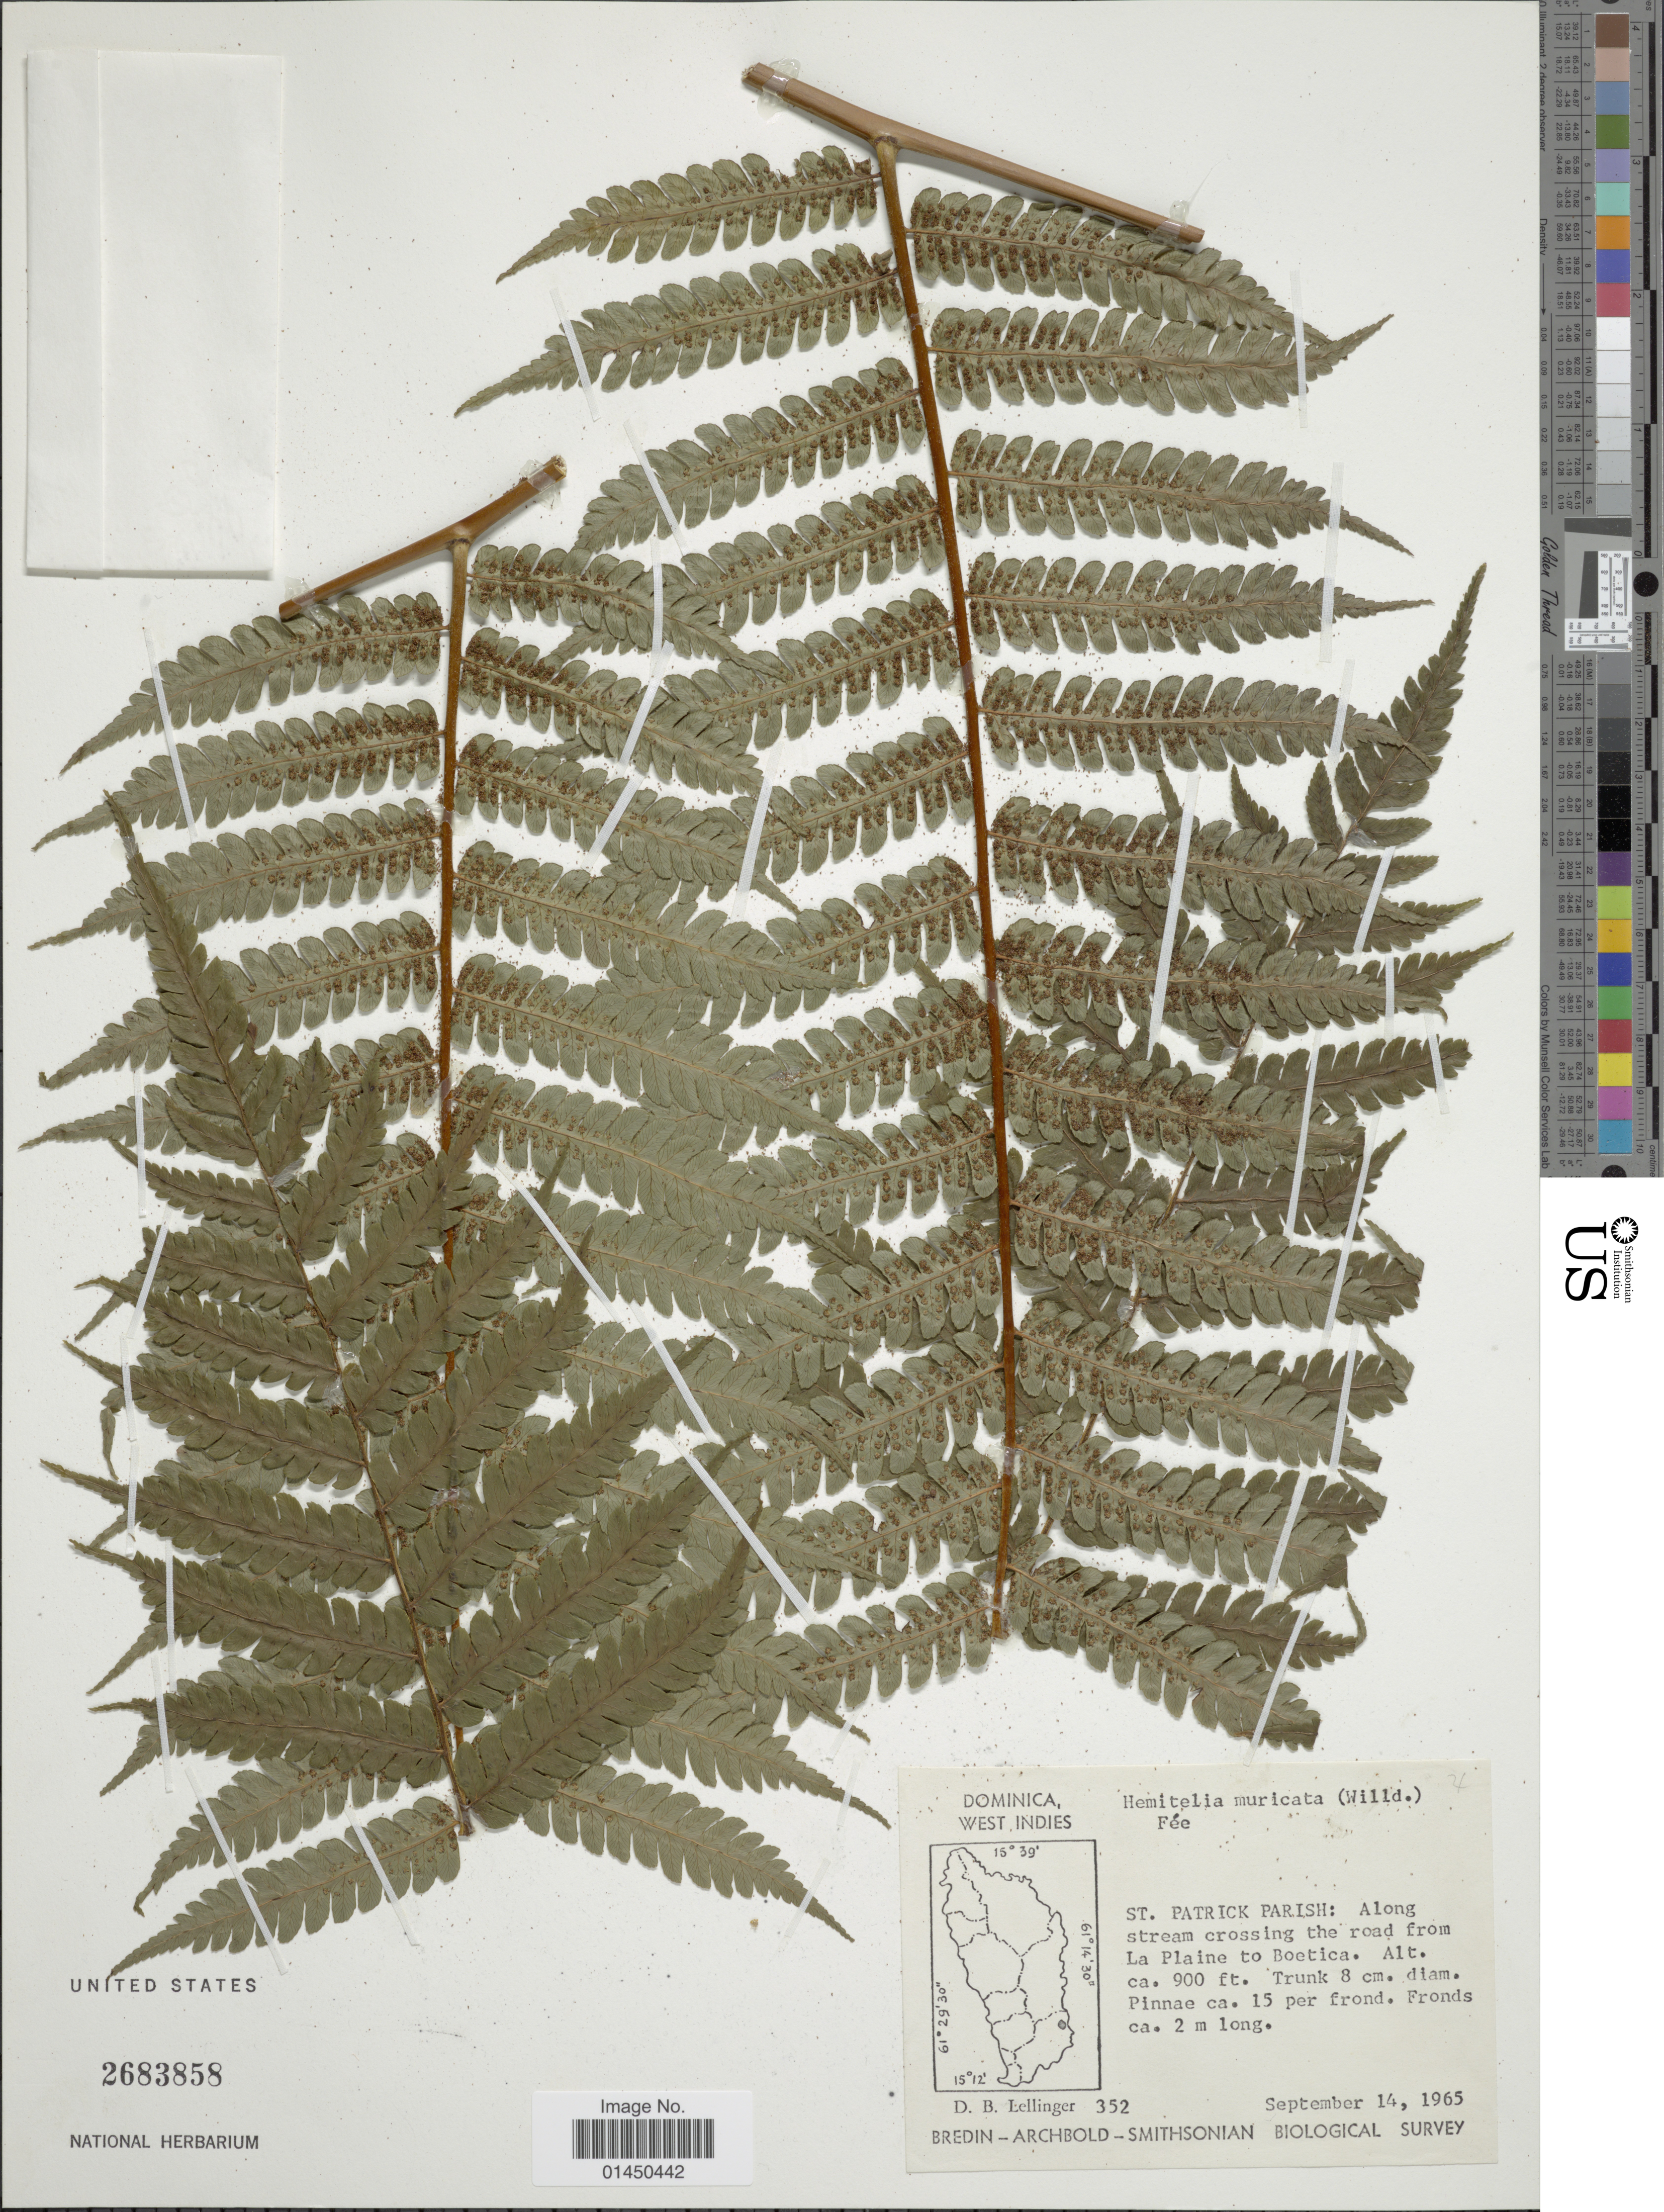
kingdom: Plantae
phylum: Tracheophyta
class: Polypodiopsida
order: Cyatheales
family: Cyatheaceae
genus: Cyathea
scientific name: Cyathea muricata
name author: (Willd.) Fée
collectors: D. B. Lellinger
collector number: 352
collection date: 1965-09-14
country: Dominica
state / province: St. Patrick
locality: Along stream crossing the road from la Plaine to Boetica.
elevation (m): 274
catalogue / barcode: US 2683858